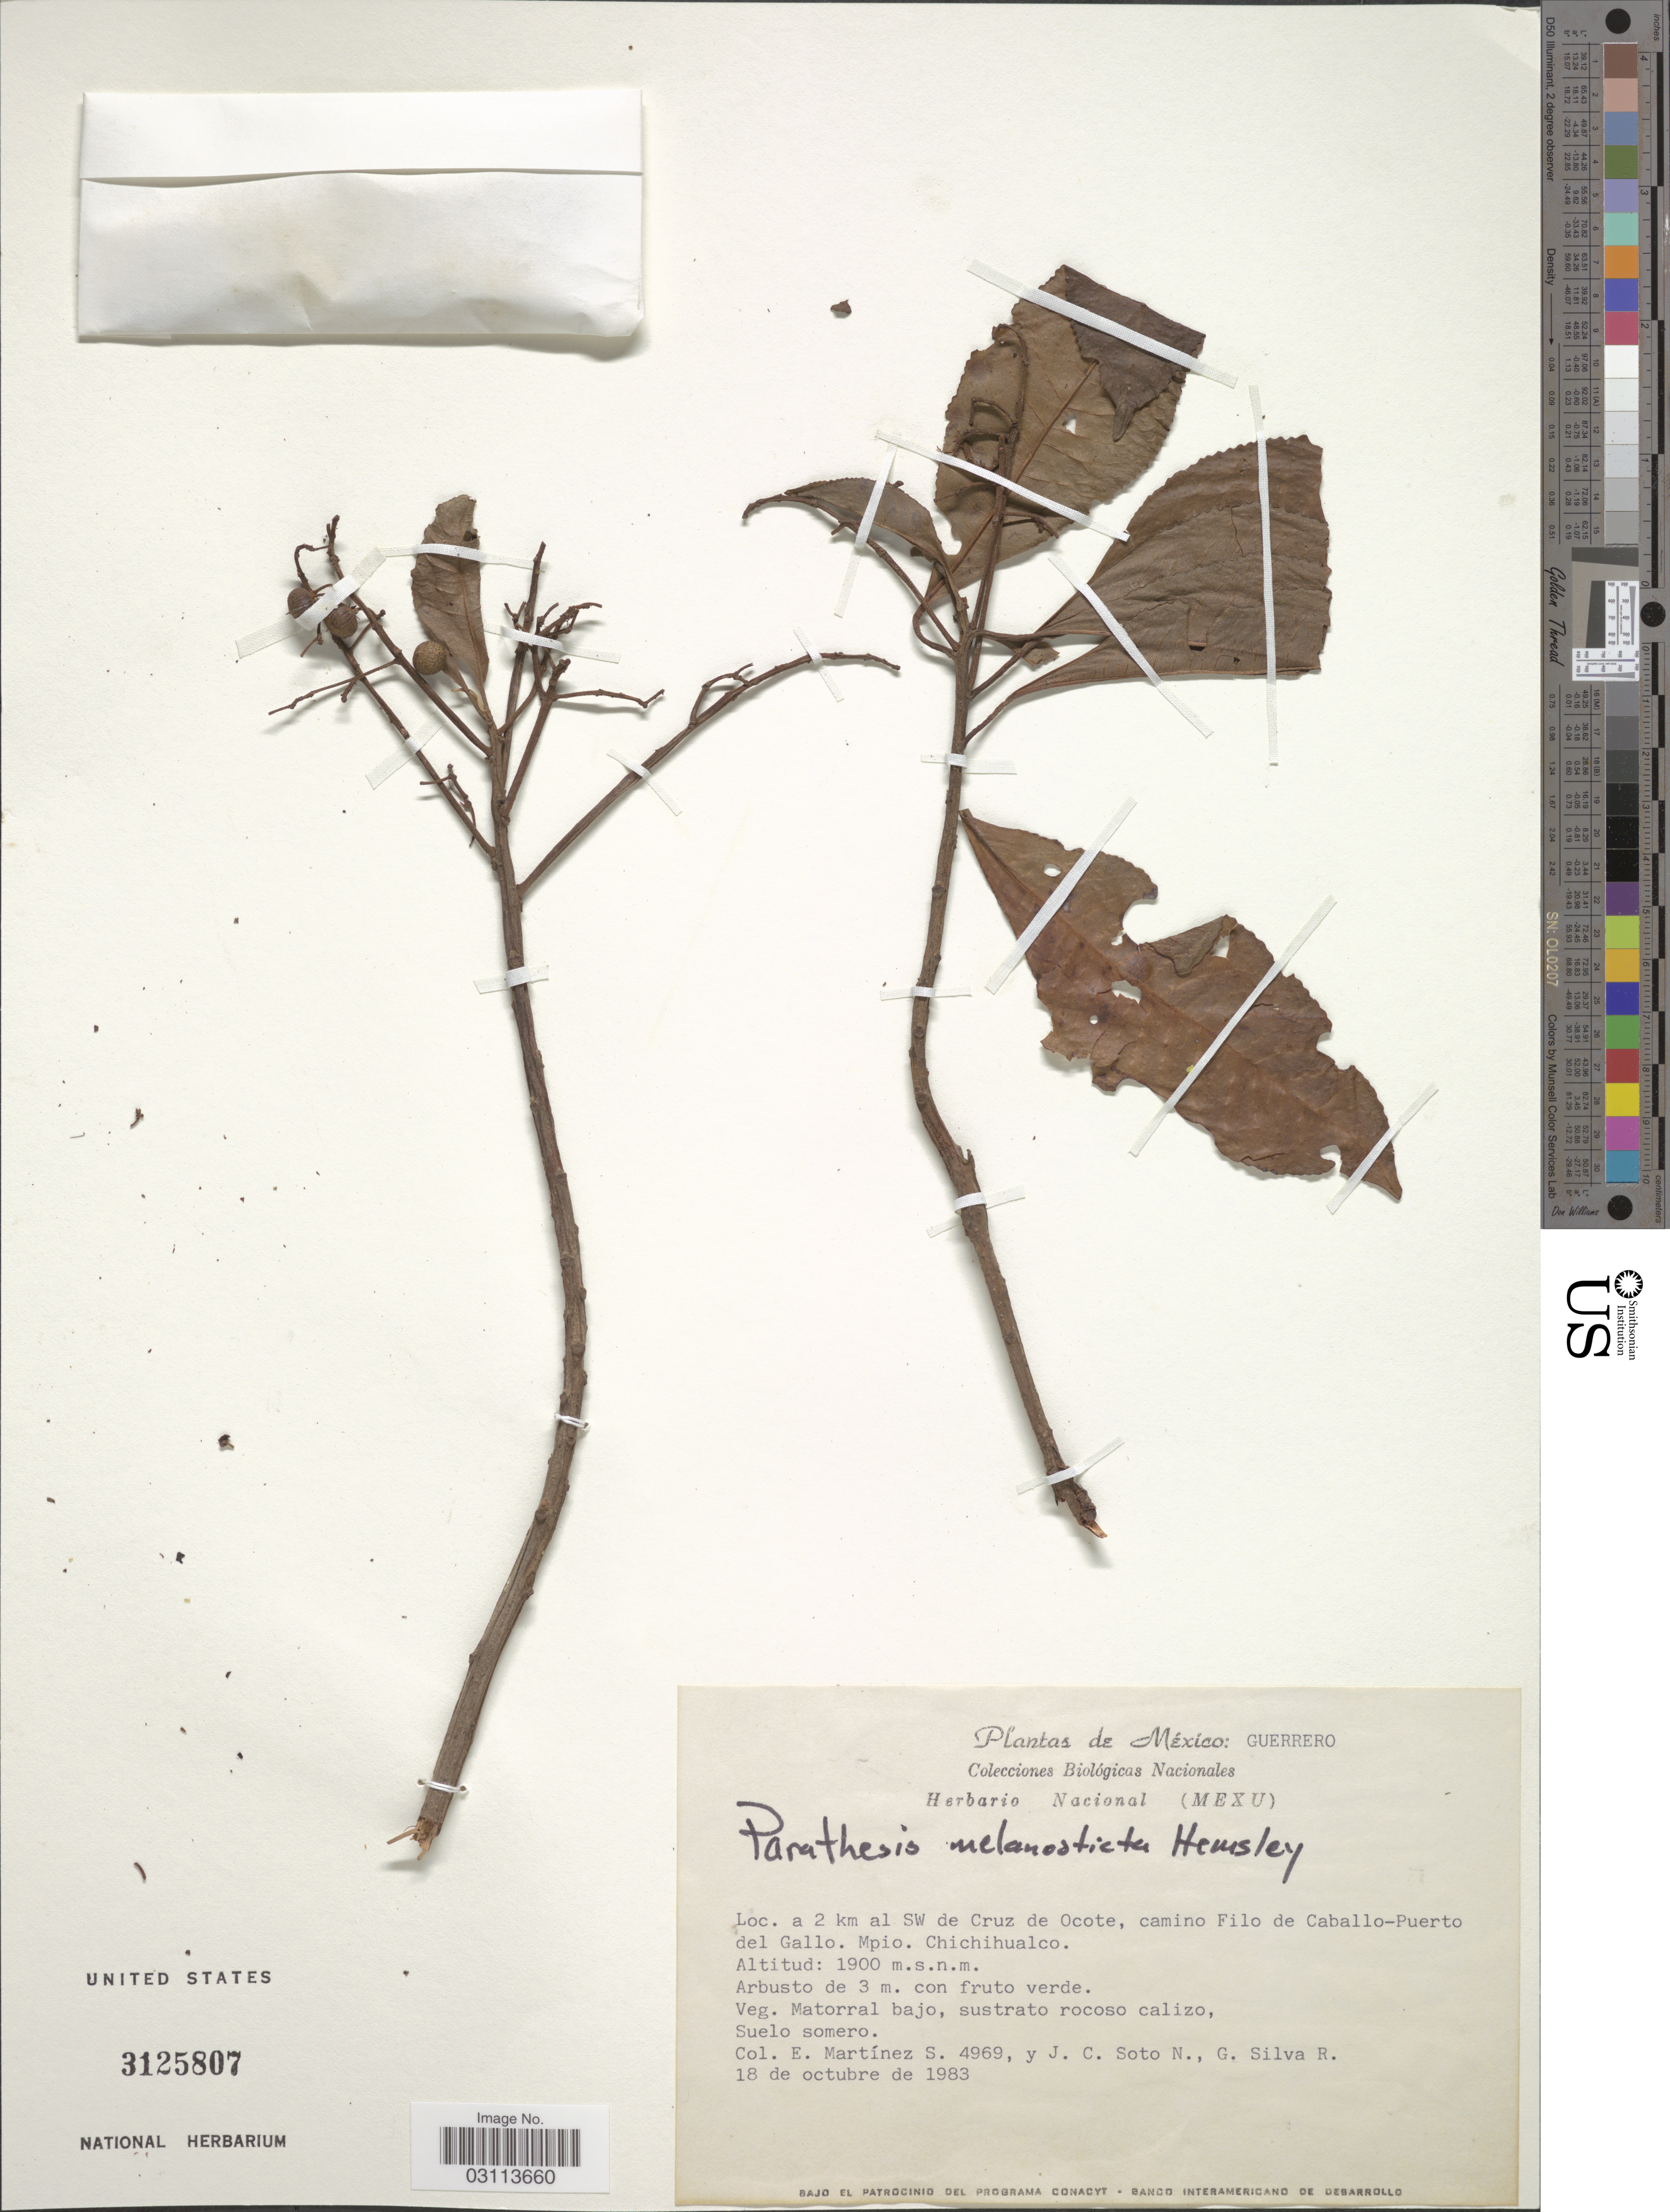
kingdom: Plantae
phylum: Tracheophyta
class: Magnoliopsida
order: Ericales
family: Primulaceae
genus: Parathesis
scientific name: Parathesis melanosticta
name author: (Schltdl.) Hemsl.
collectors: E. M. Martínez S., J. C. Soto Núñez & G. Silva R.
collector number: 4969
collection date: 1983-10-18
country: Mexico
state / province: Guerrero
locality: A 2 km al SW de Cruz de Ocote, camino Filo de Caballo-Puerto del Gallo. Mpio. Chichihualco.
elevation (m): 1900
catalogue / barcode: US 3125807